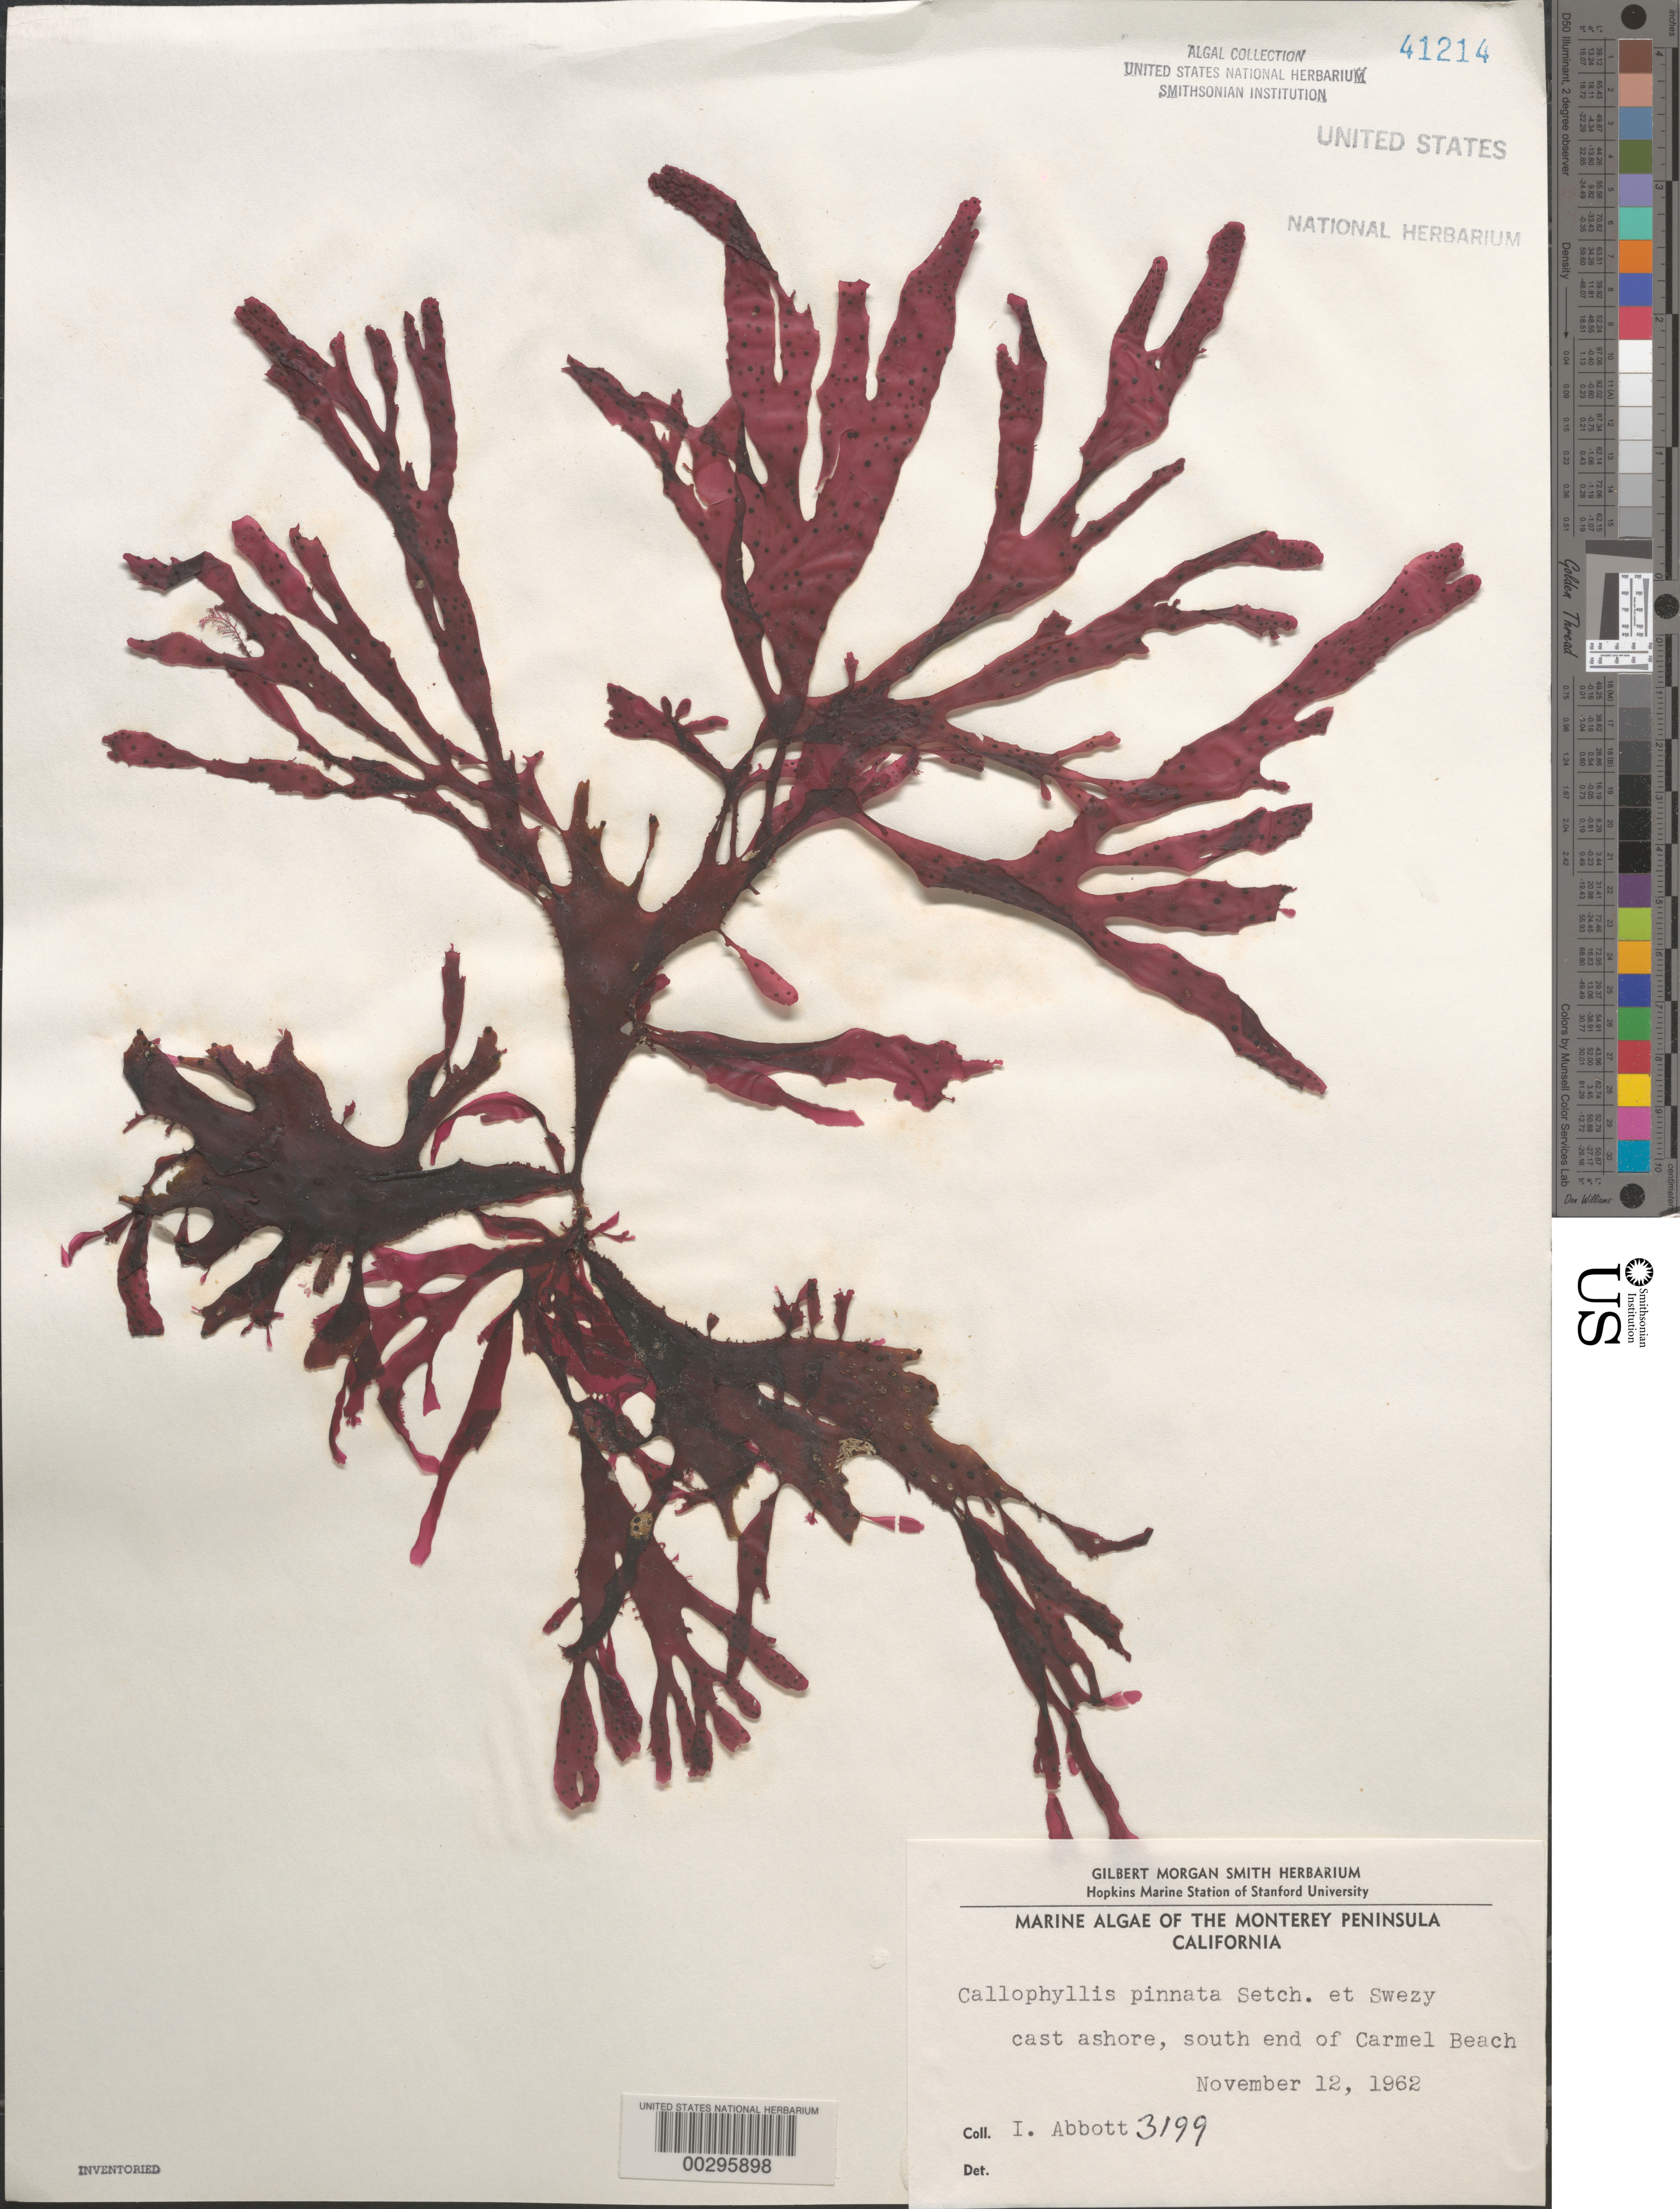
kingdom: Plantae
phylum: Rhodophyta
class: Florideophyceae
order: Gigartinales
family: Kallymeniaceae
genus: Callophyllis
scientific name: Callophyllis pinnata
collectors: I. A. Abbott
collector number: IAA 3199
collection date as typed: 12 Nov 1962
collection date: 1962-11-12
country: United States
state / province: California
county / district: Monterey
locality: Carmel Beach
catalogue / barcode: US 41214